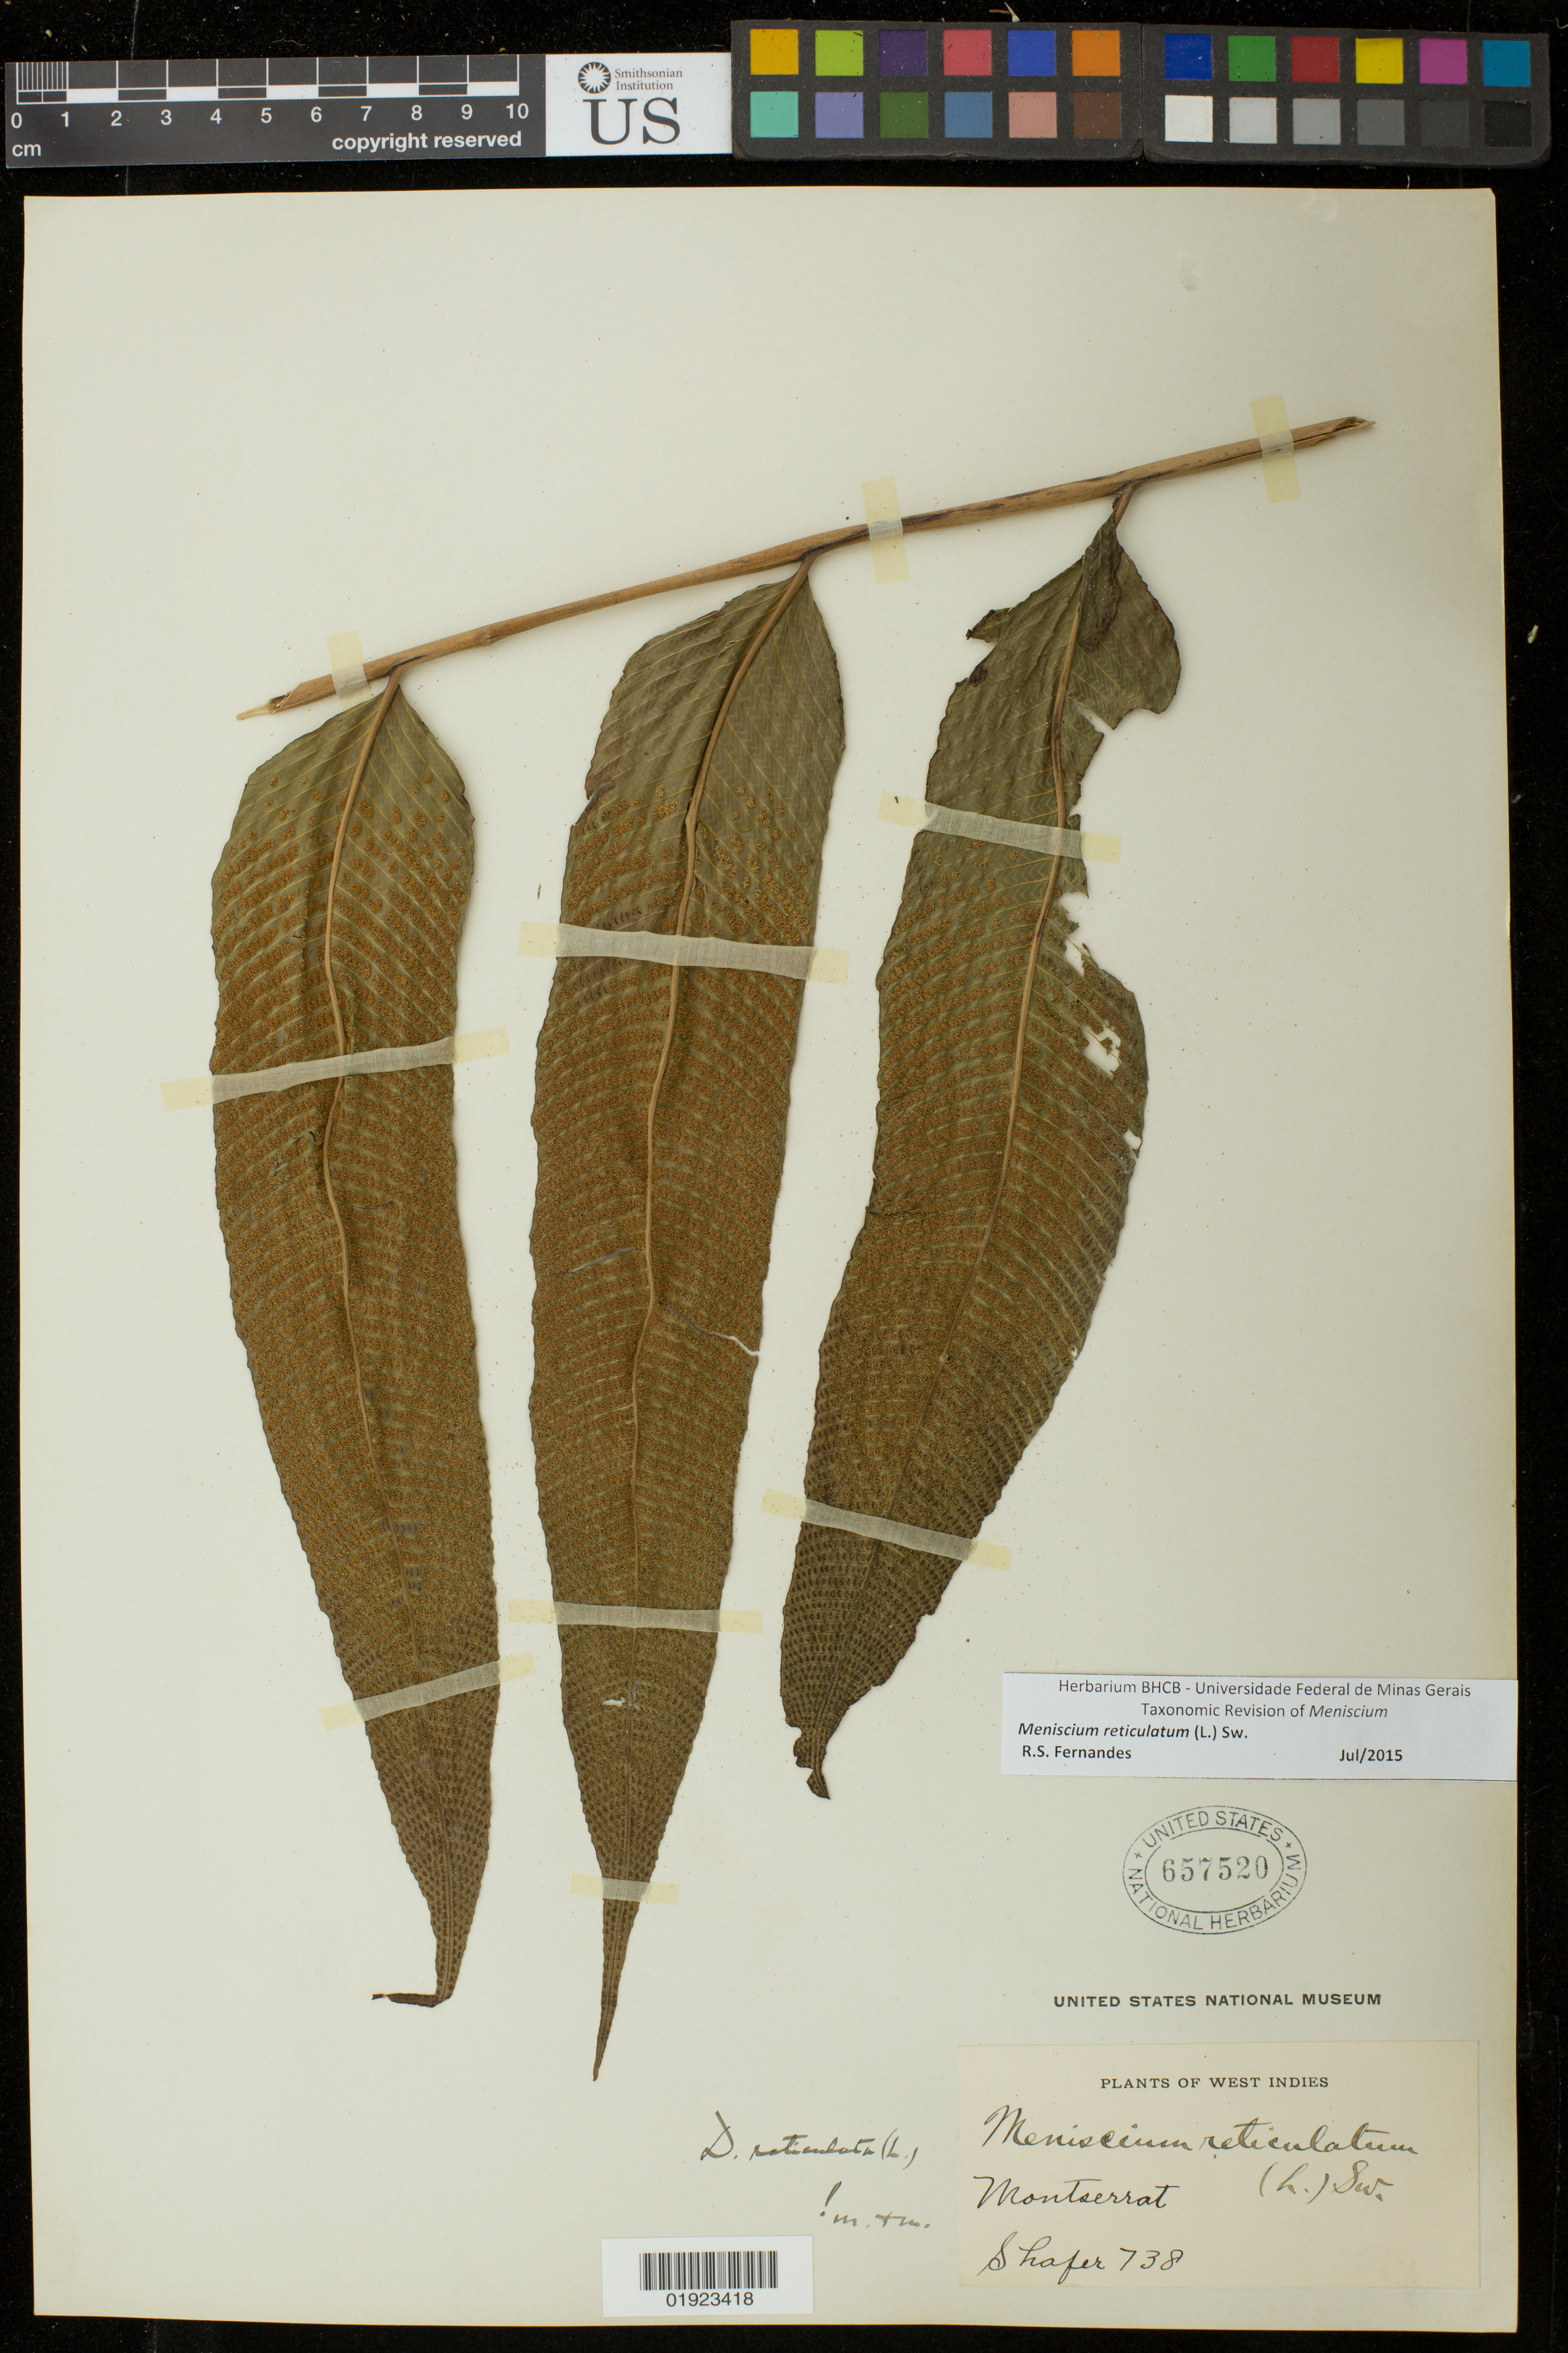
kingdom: Plantae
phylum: Tracheophyta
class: Polypodiopsida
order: Polypodiales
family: Thelypteridaceae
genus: Meniscium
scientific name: Meniscium reticulatum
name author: (L.) Sw.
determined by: Fernandes, R. S.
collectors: Shafer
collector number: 738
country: Montserrat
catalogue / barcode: US 657520